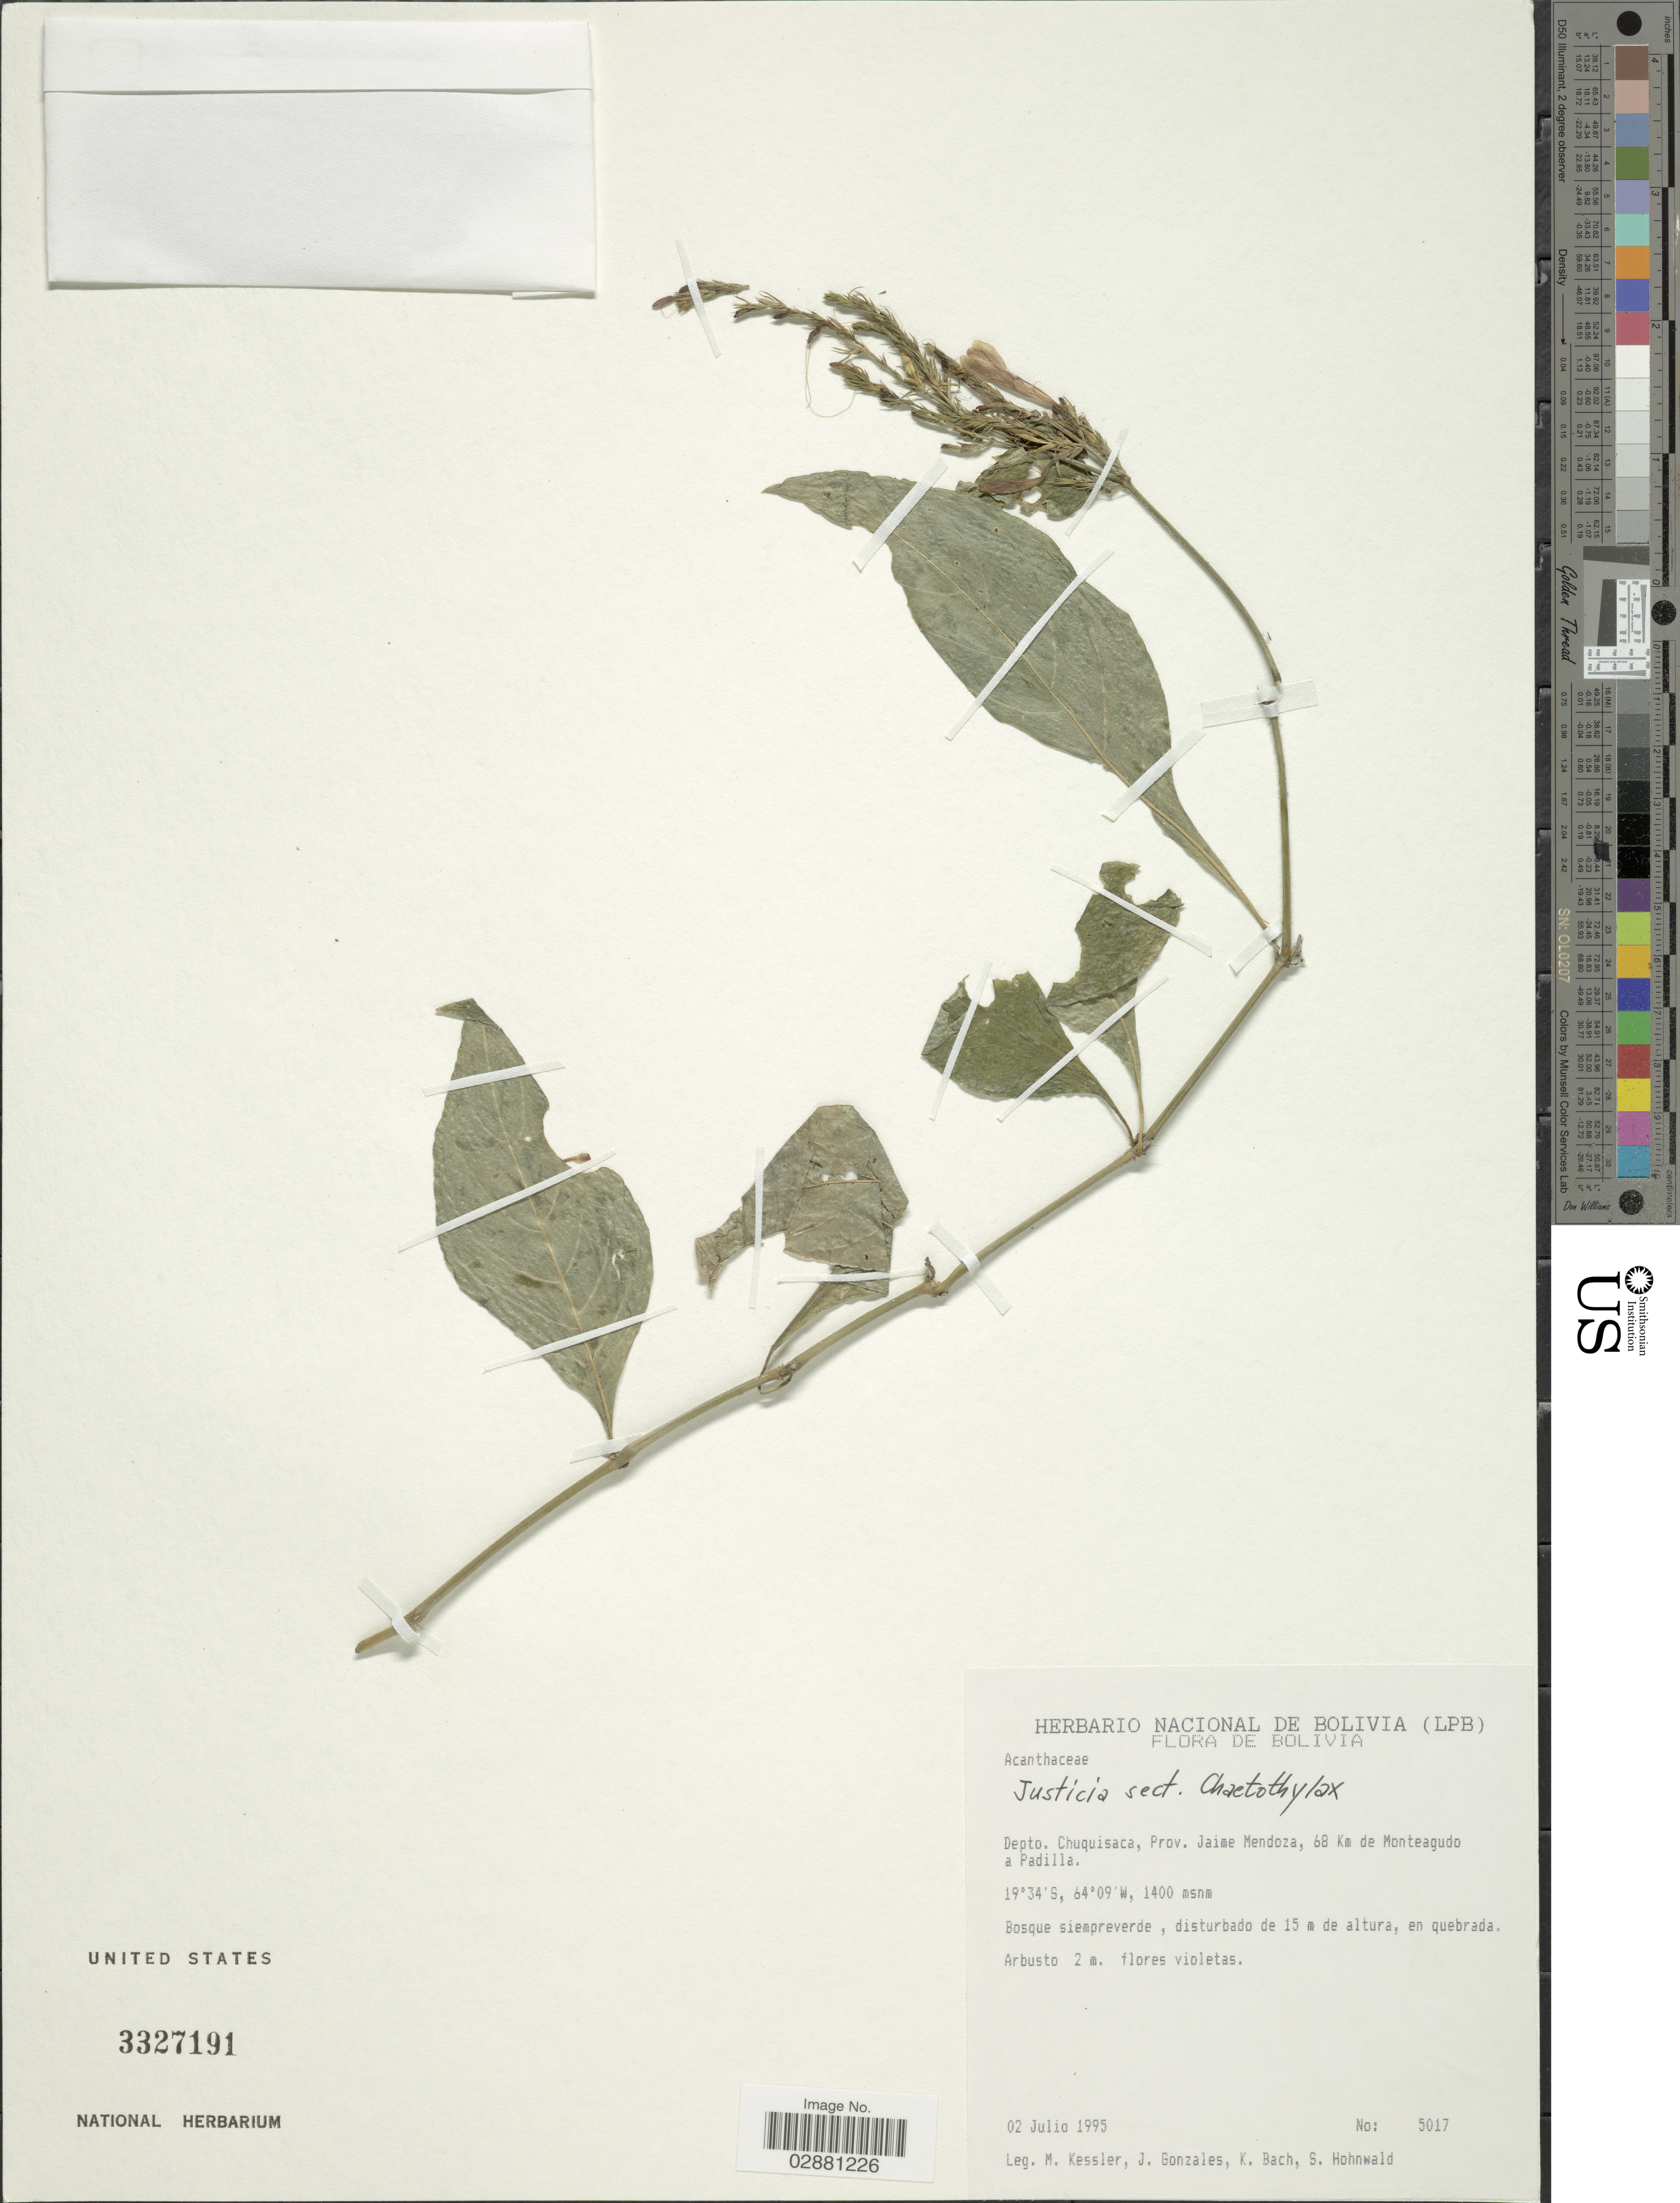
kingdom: Plantae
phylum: Tracheophyta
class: Magnoliopsida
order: Lamiales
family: Acanthaceae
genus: Justicia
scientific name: Justicia tocantina subsp. andina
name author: Wassh. & J.R.I. Wood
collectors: M. Kessler, J. Gonzales, K. Bach & S. Hohnwald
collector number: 5017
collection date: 1995-07-02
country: Bolivia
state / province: Chuquisaca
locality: Depto. Chuquisaca, Prov. Jaime Mendoza, 68 Km de Monteagudo a Padilla.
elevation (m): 1400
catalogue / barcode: US 3327191